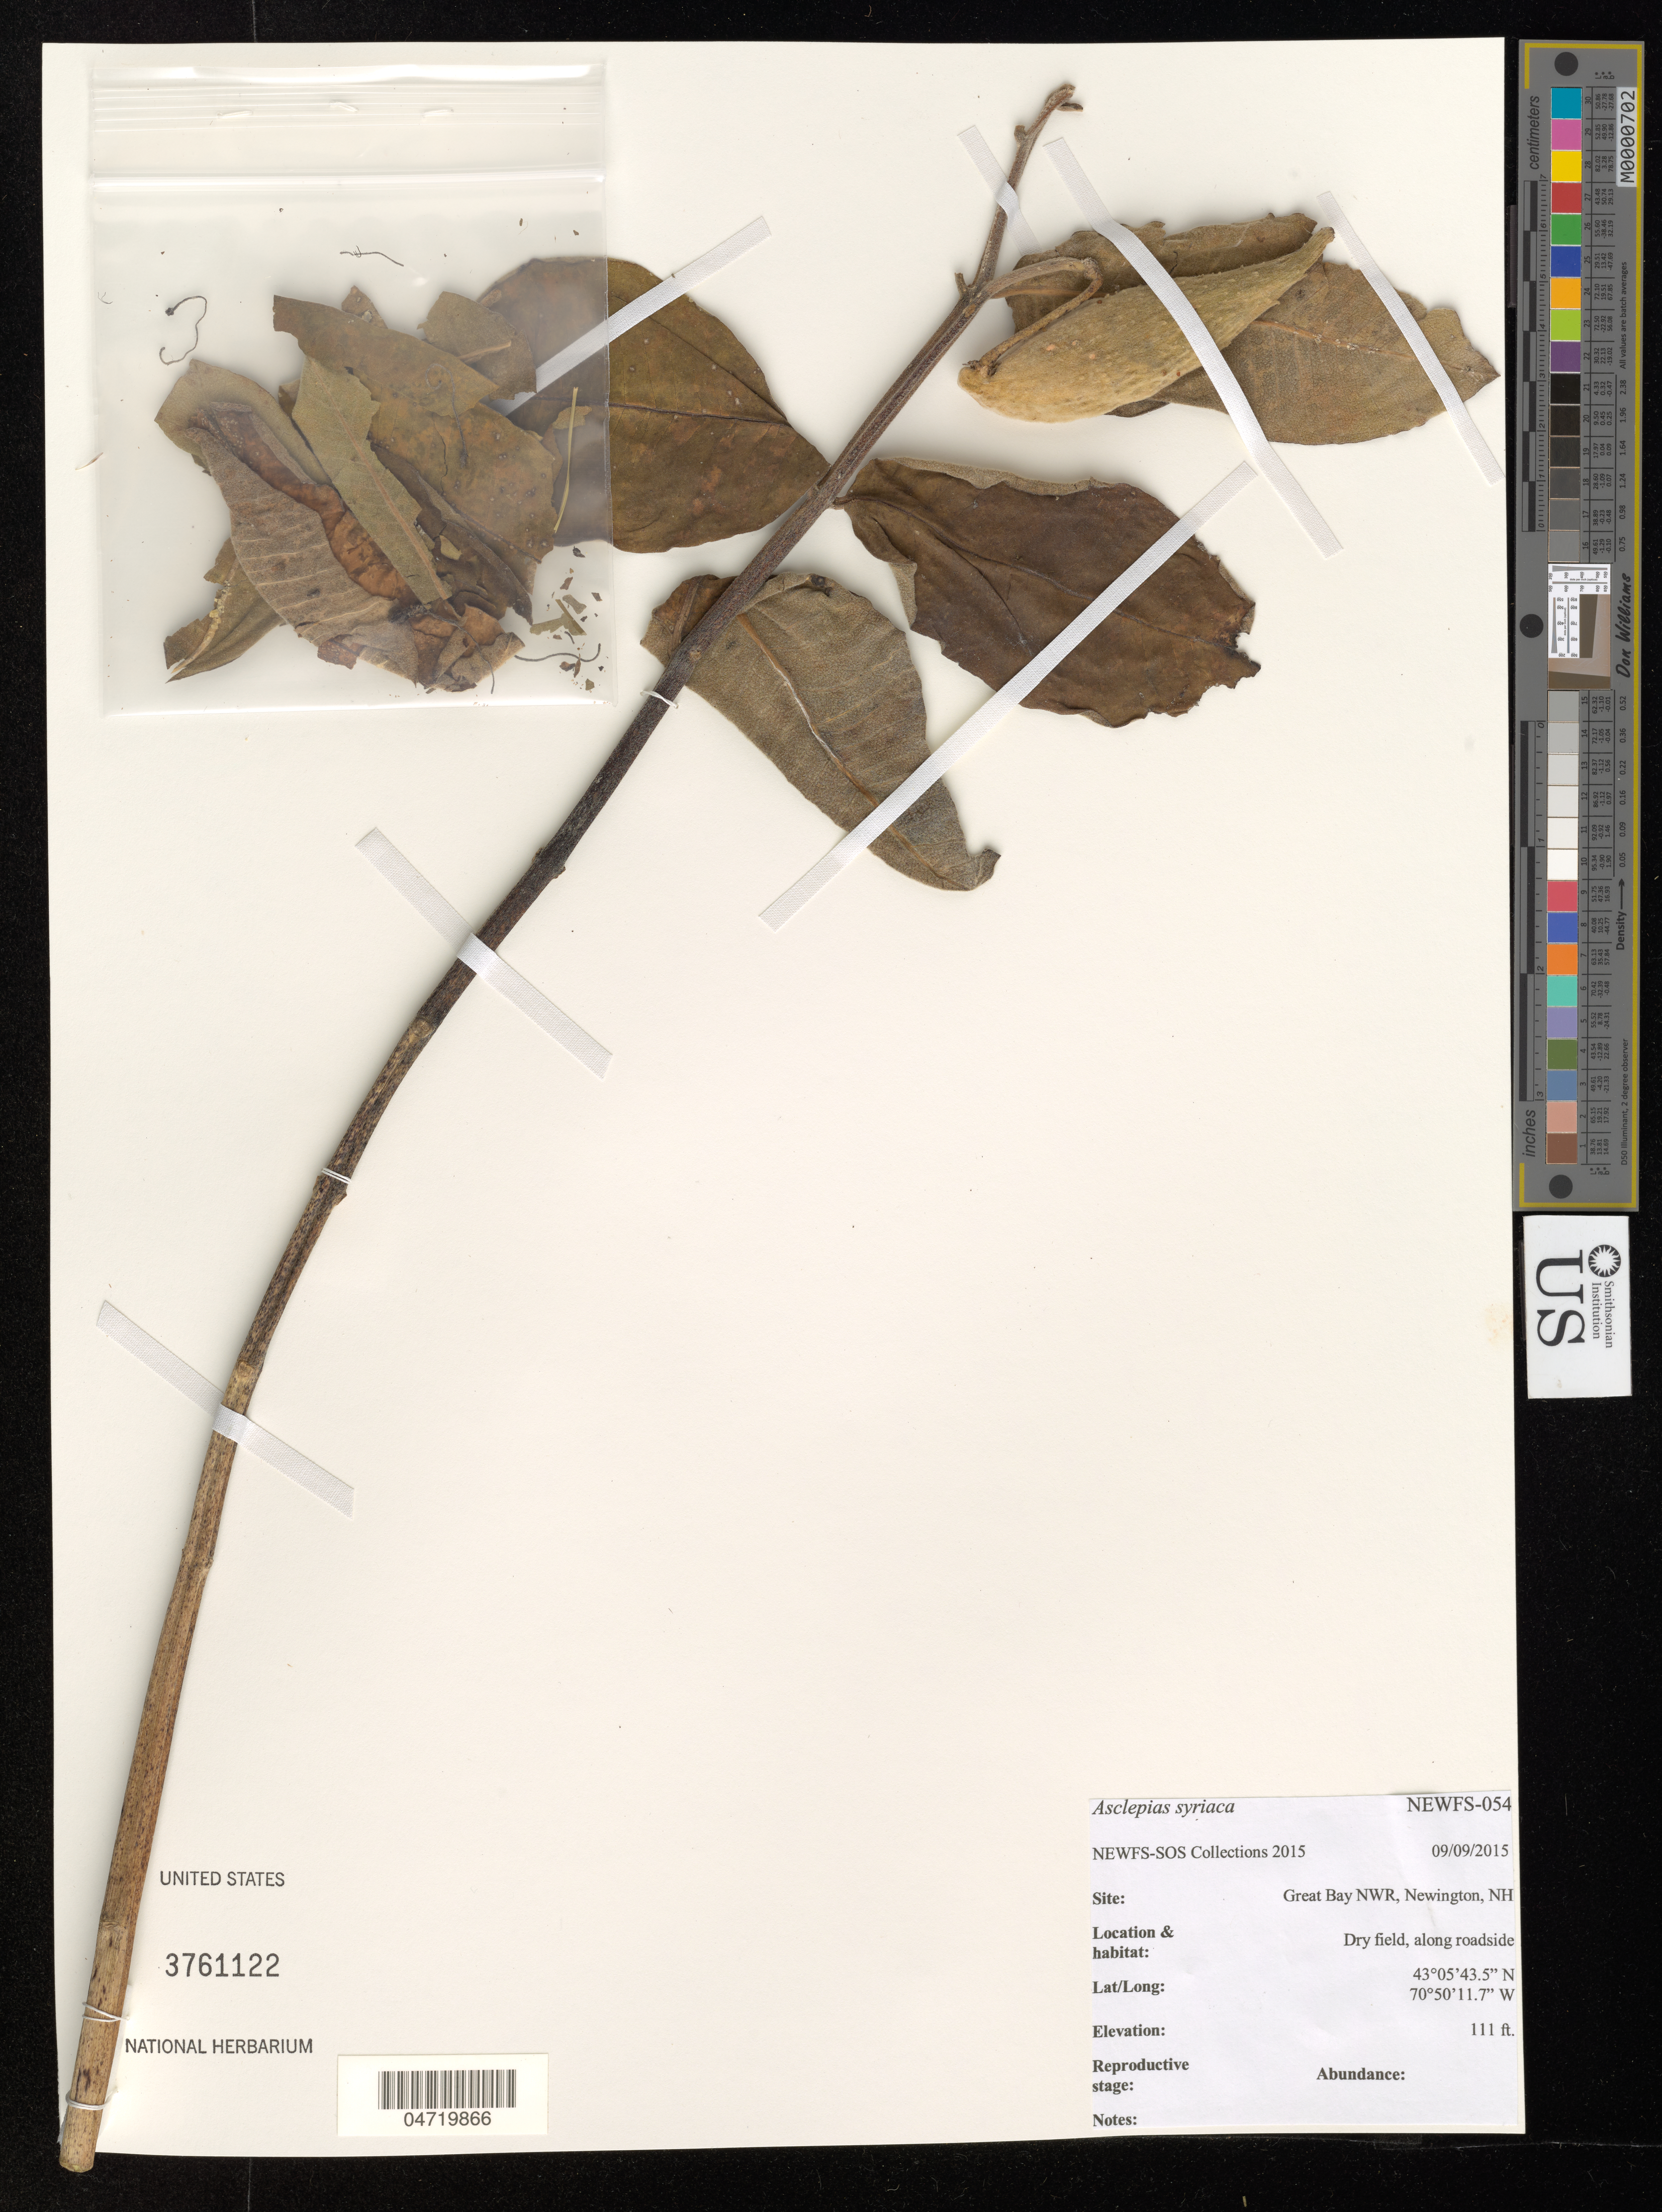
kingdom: Plantae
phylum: Tracheophyta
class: Magnoliopsida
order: Gentianales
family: Apocynaceae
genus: Asclepias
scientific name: Asclepias syriaca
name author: L.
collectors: NEWFS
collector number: NEWFS-054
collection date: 2015-09-09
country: United States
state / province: New Hampshire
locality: Great Bay NWR, Newington.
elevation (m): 34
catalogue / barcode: US 3761122